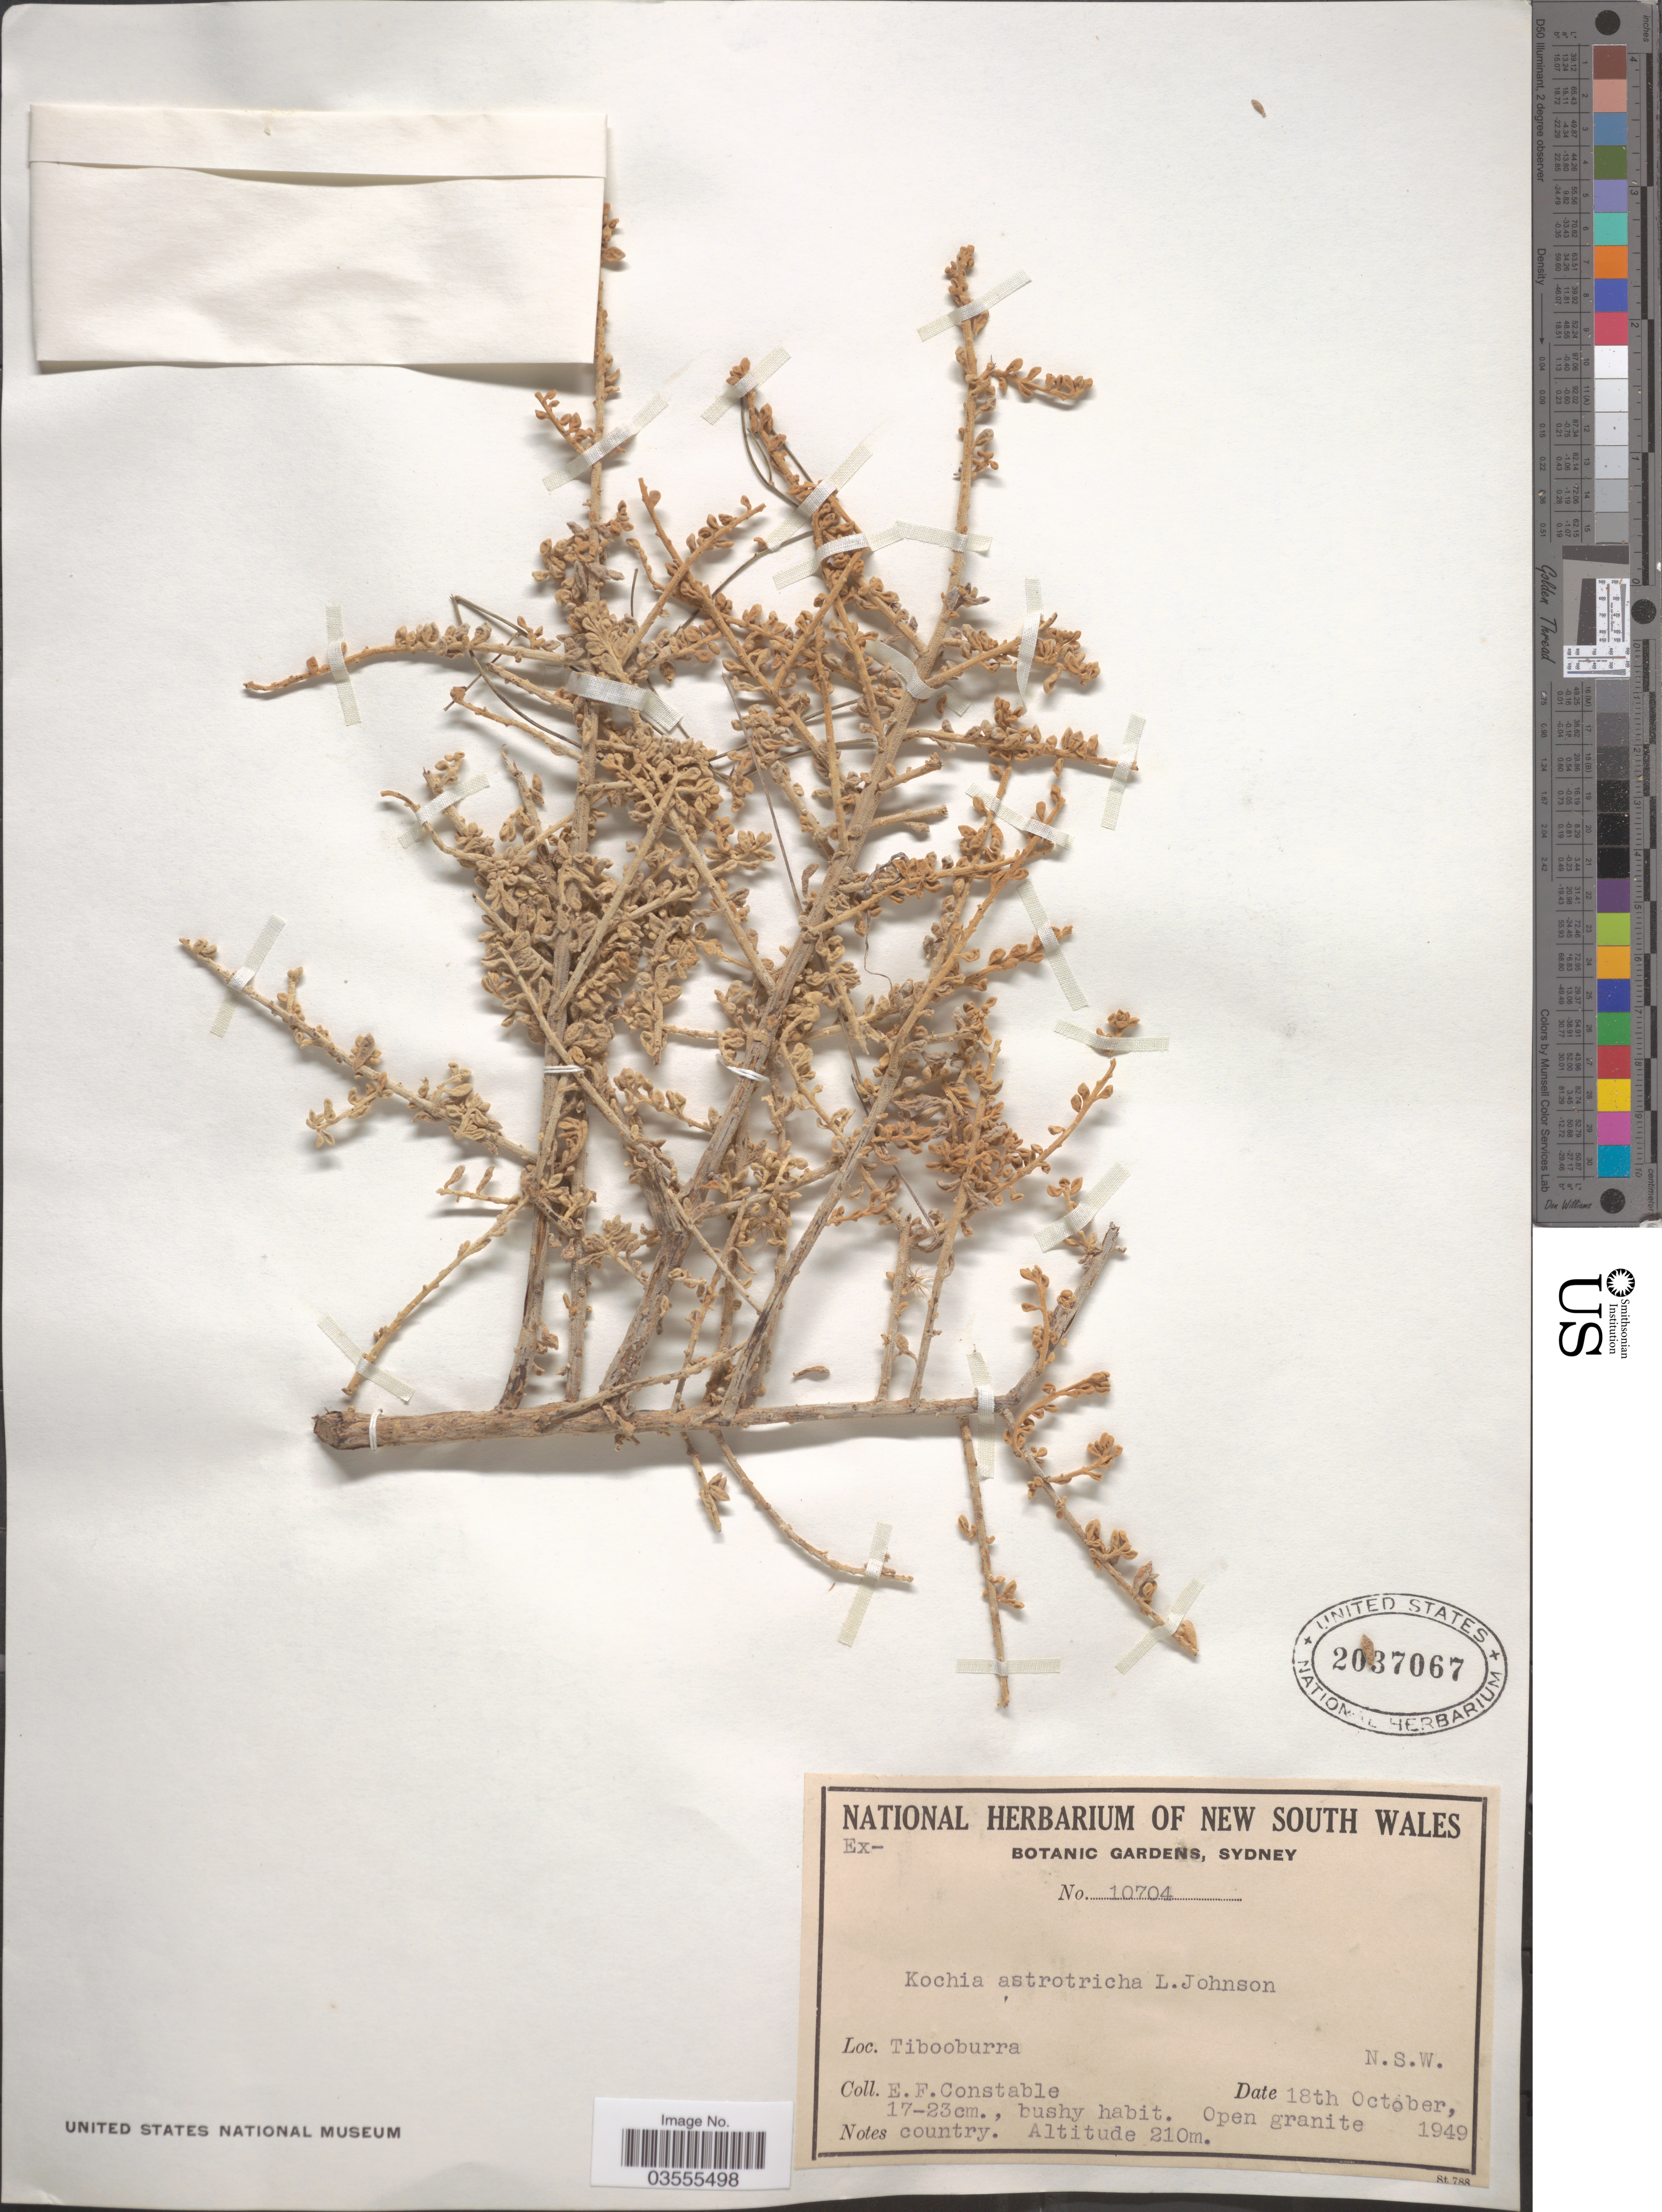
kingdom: Plantae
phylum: Tracheophyta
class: Magnoliopsida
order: Caryophyllales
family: Amaranthaceae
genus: Maireana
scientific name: Maireana astrotricha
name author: (L.A.S. Johnson) Paul G. Wilson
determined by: Wilson, Paul G.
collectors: E. F. Constable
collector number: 10704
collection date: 1949-10-18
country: Australia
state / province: New South Wales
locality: Tibooburra.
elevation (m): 210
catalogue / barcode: US 2037067